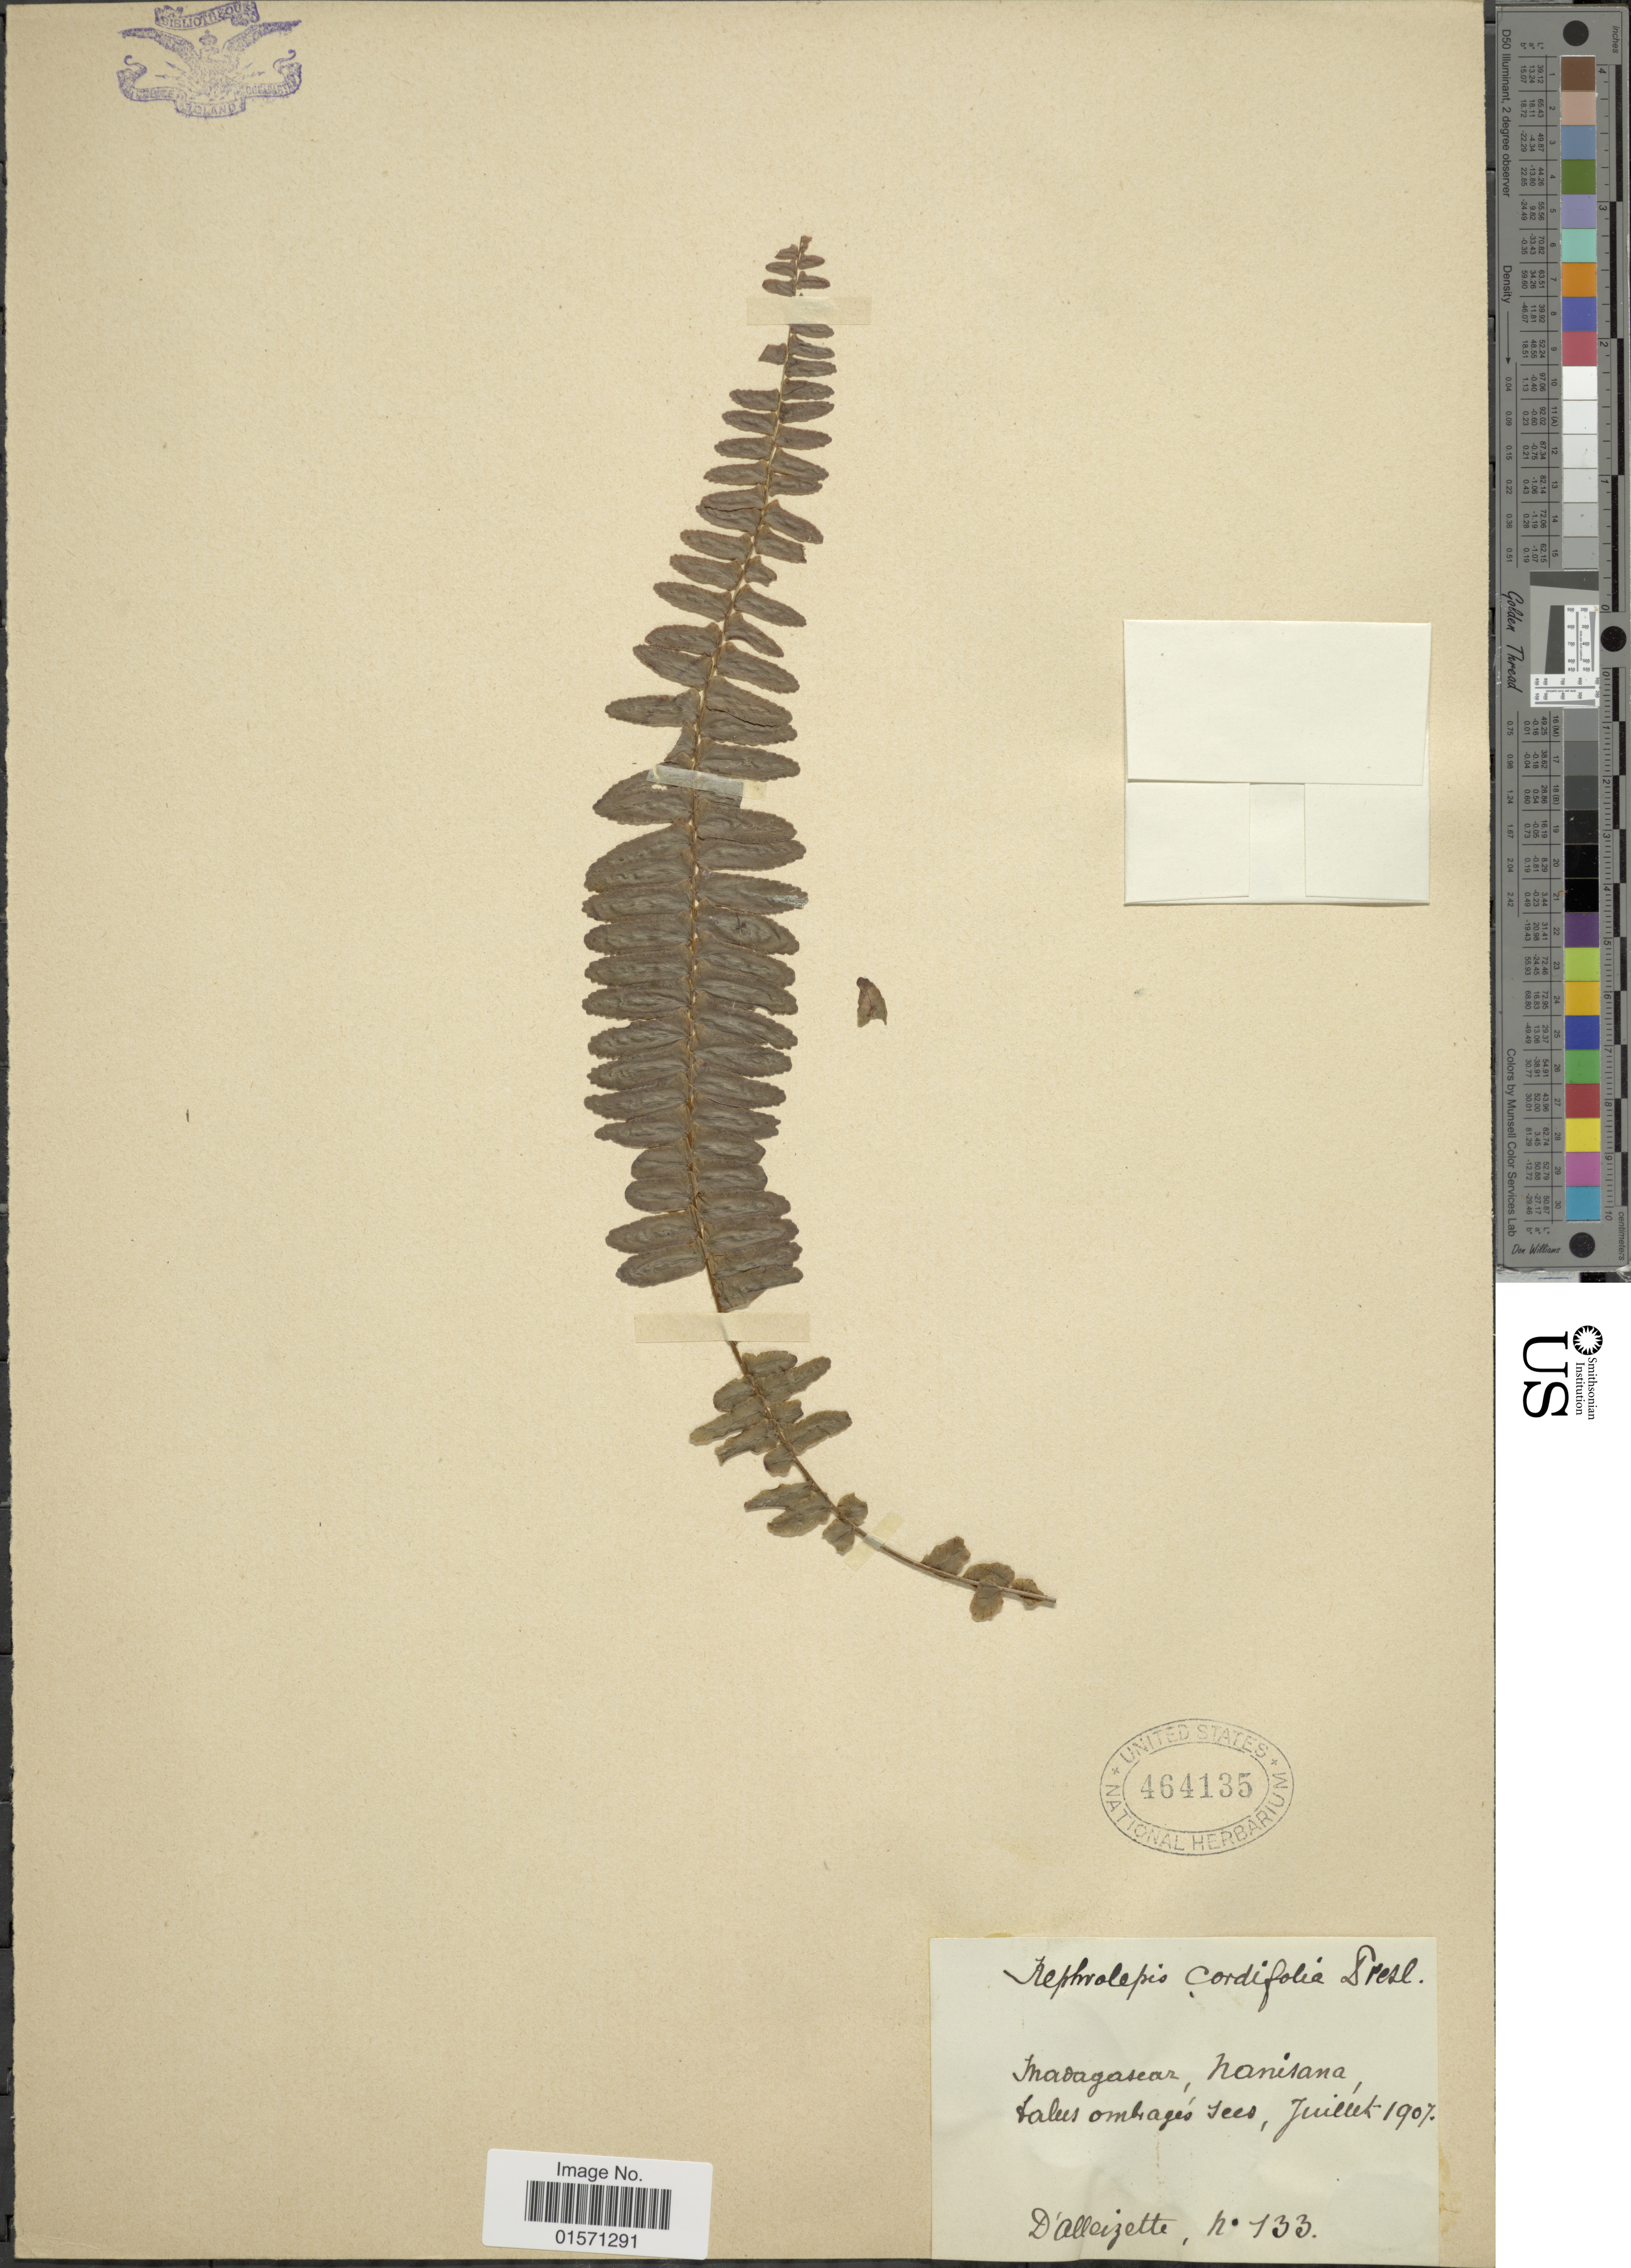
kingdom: Plantae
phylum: Tracheophyta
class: Polypodiopsida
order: Polypodiales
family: Nephrolepidaceae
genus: Nephrolepis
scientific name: Nephrolepis tuberosa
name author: (Willd.) C. Presl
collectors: C. D'alleizette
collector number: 133*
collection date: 1907-07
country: Madagascar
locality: Nanisana.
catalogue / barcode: US 464135